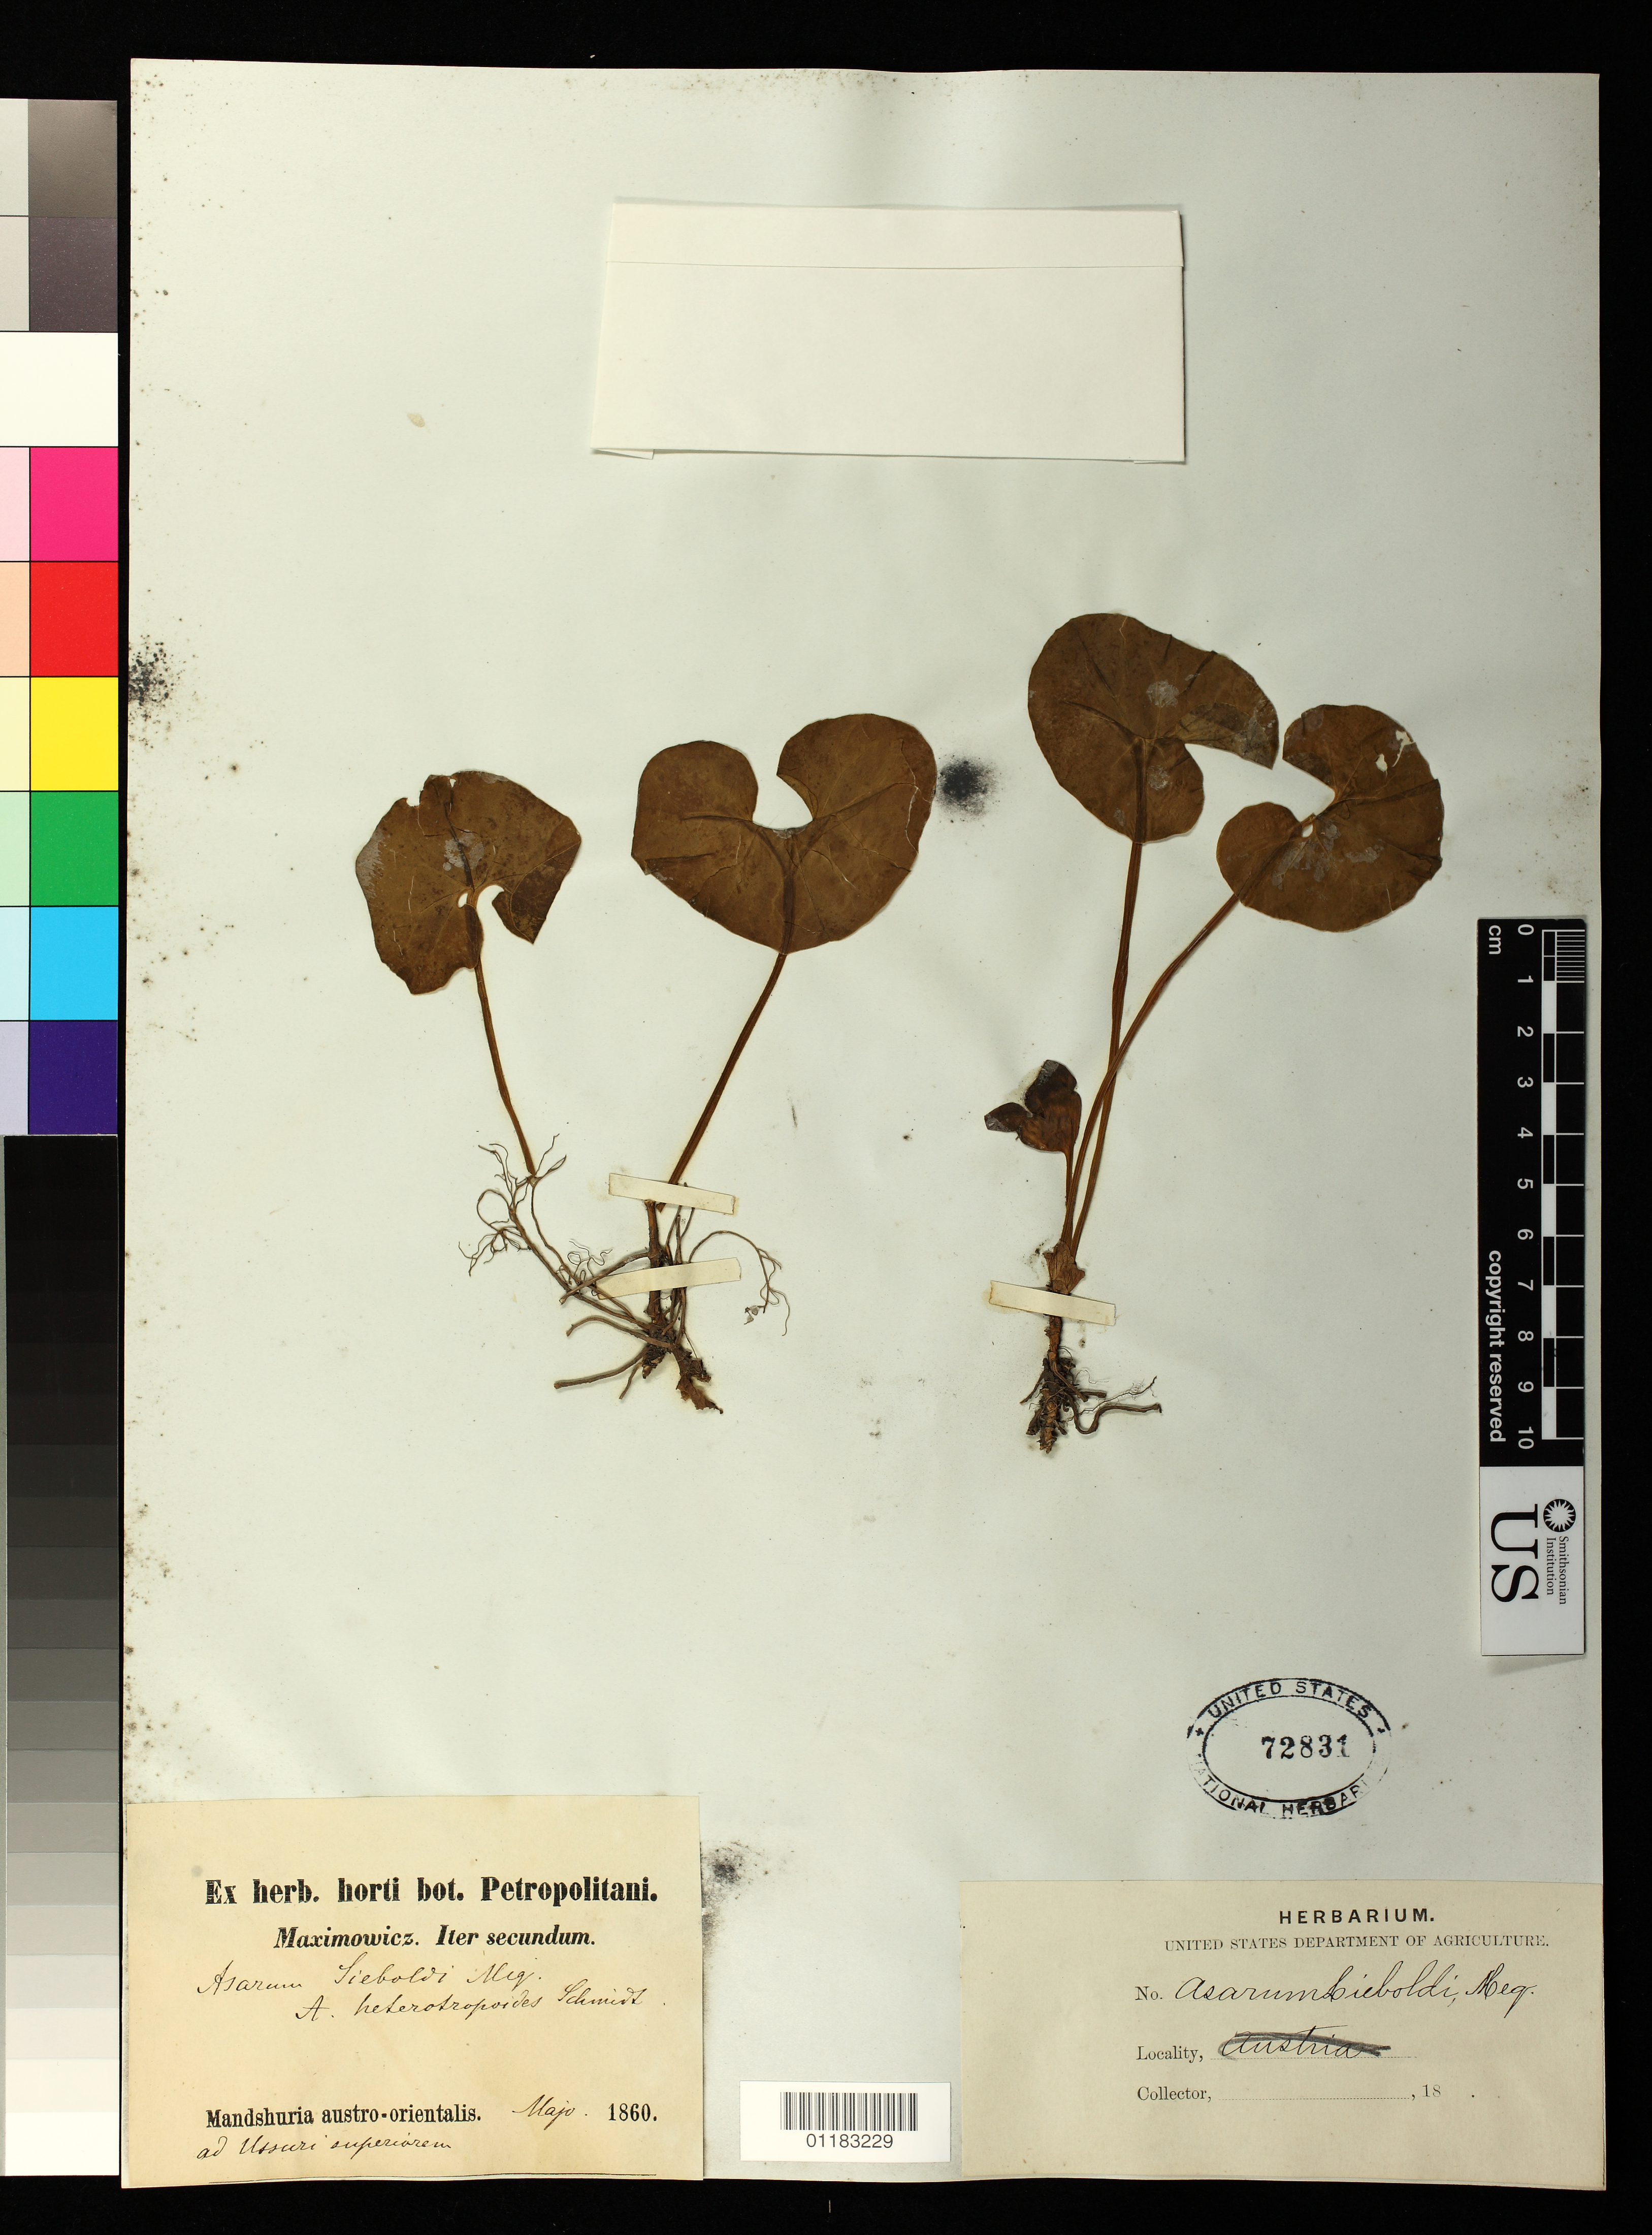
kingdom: Plantae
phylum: Tracheophyta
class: Magnoliopsida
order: Piperales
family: Aristolochiaceae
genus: Asarum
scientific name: Asarum sieboldii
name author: Miq.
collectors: C. J. Maximowicz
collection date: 1860-05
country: China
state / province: Nei Monggol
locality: Mandshuria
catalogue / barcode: US 72831